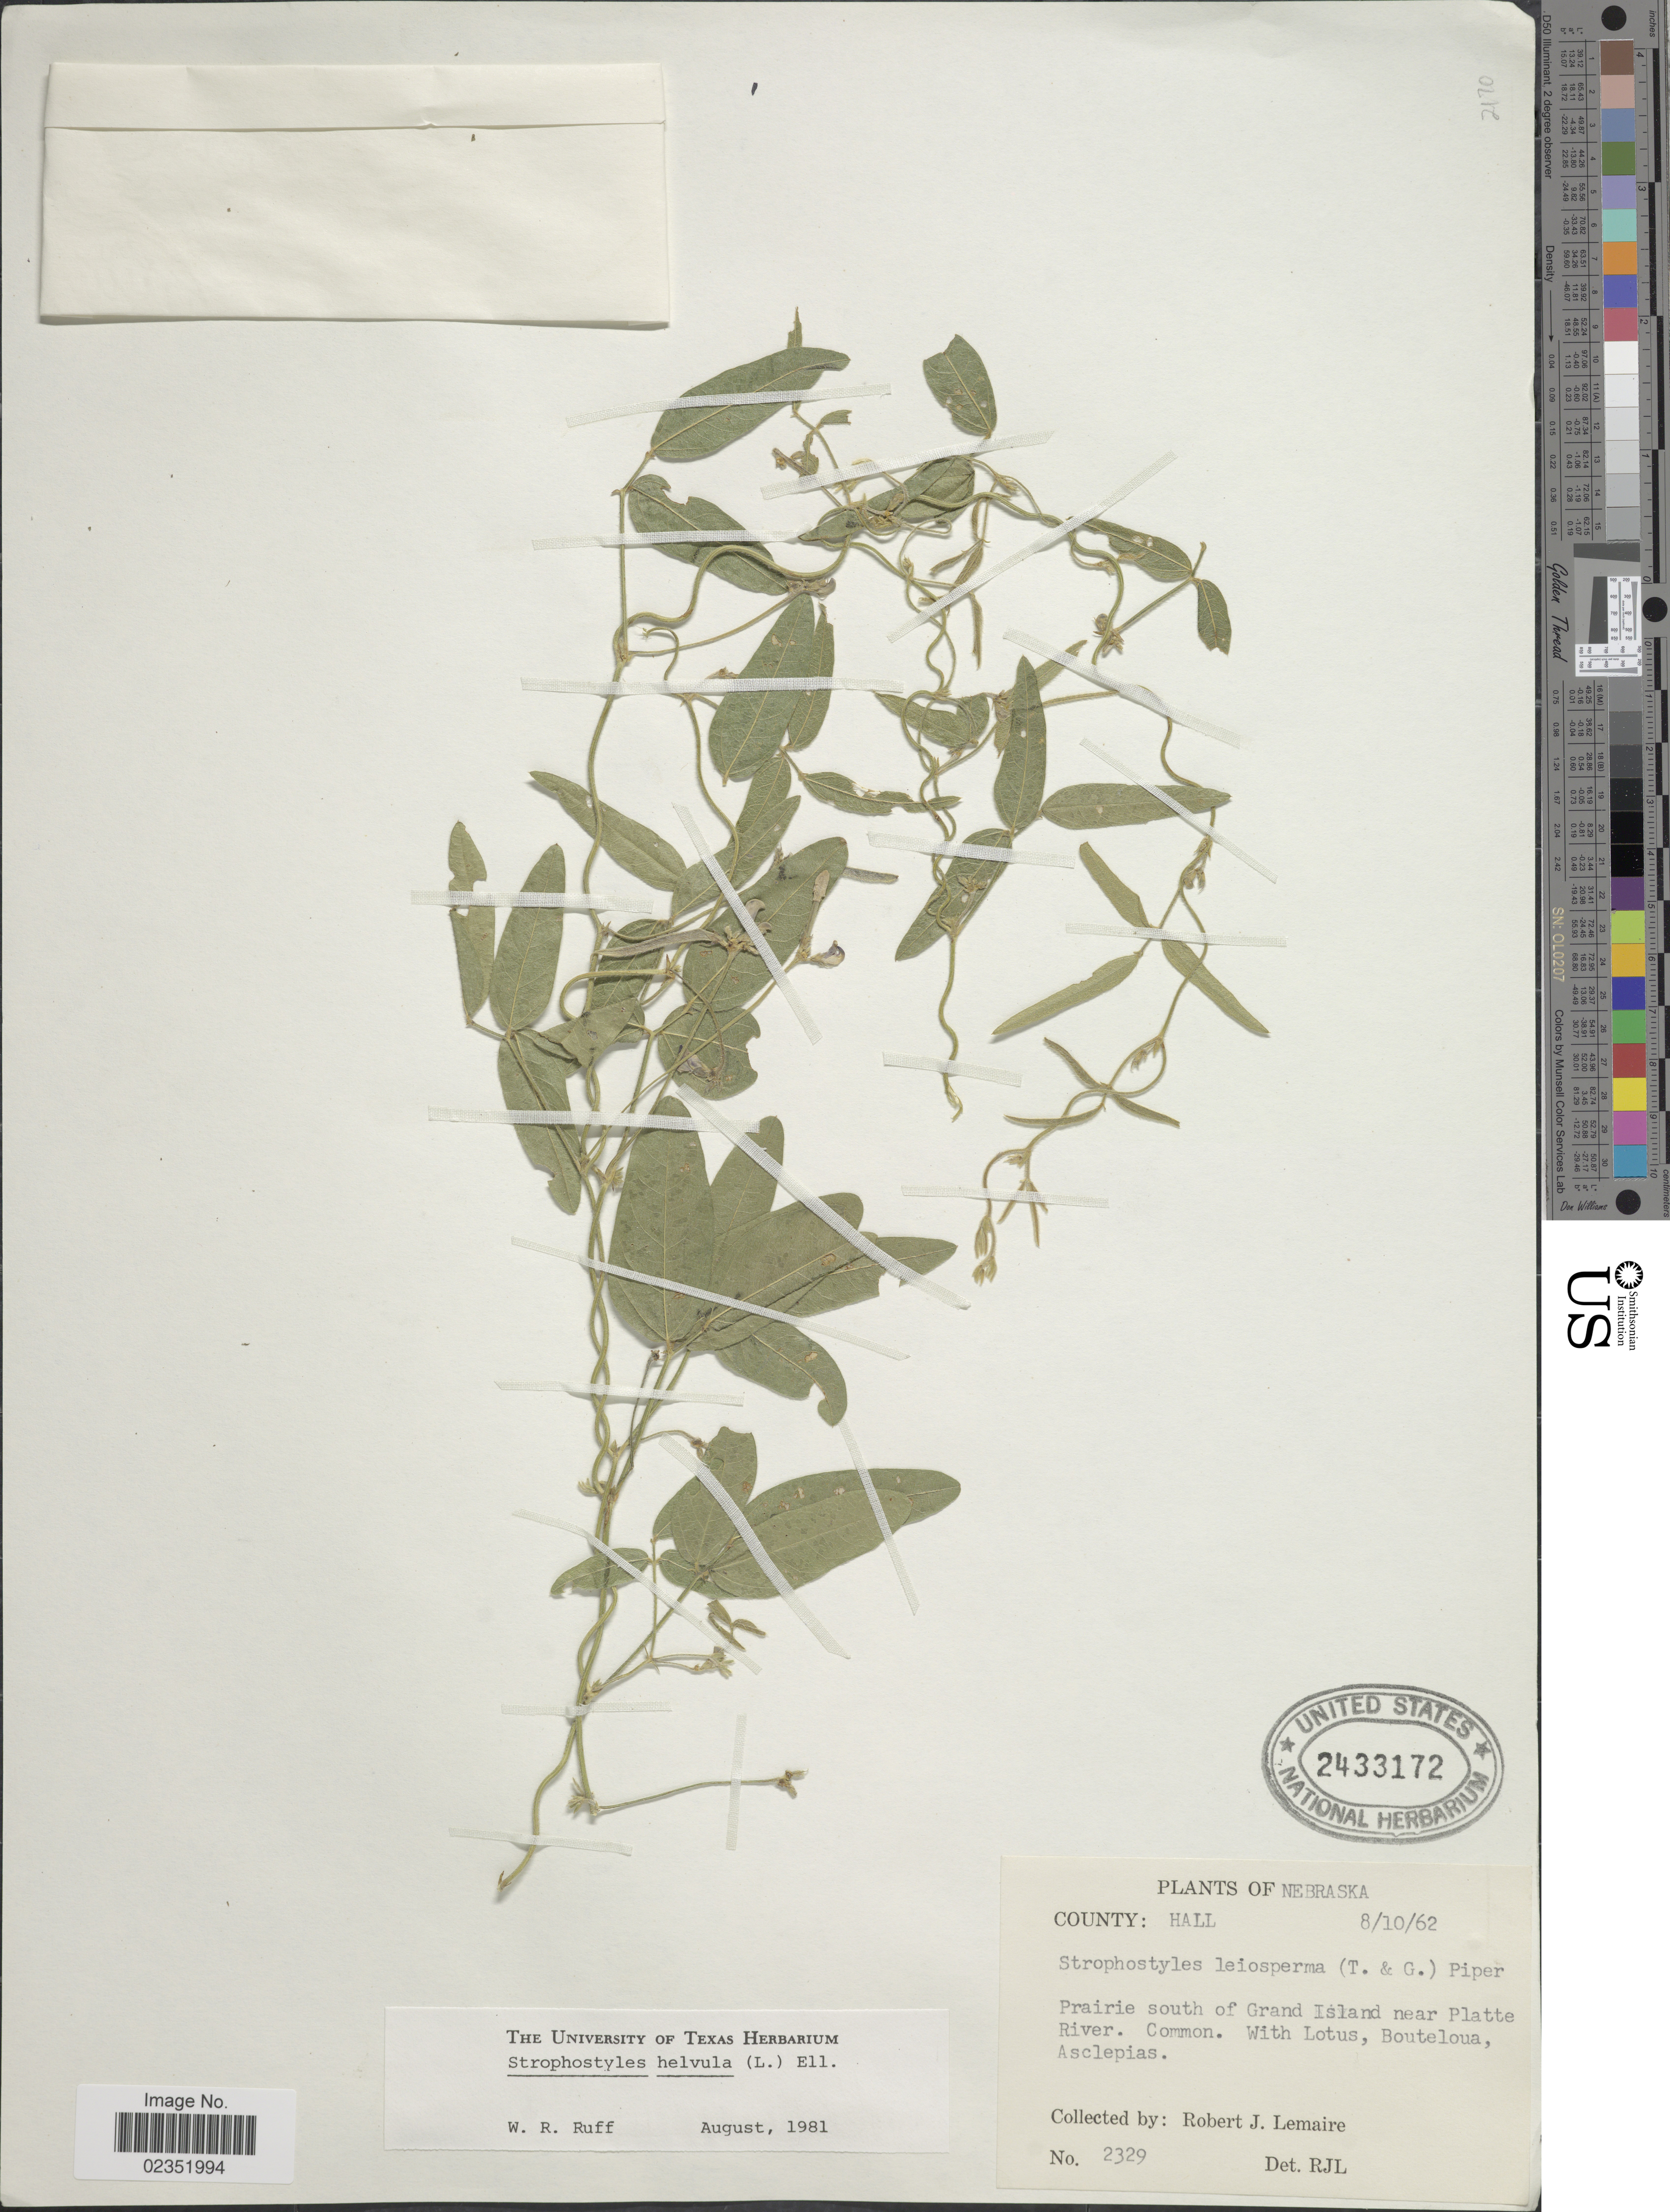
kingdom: Plantae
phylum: Tracheophyta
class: Magnoliopsida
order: Fabales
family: Fabaceae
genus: Strophostyles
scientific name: Strophostyles helvola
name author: (L.) Elliott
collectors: R. J. Lemaire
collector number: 2329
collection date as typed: Transcribed d/m/y: 10/8/62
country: United States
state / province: Nebraska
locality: County: Hall, prairie south of Grand Island near Platte River.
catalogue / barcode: US 2433172